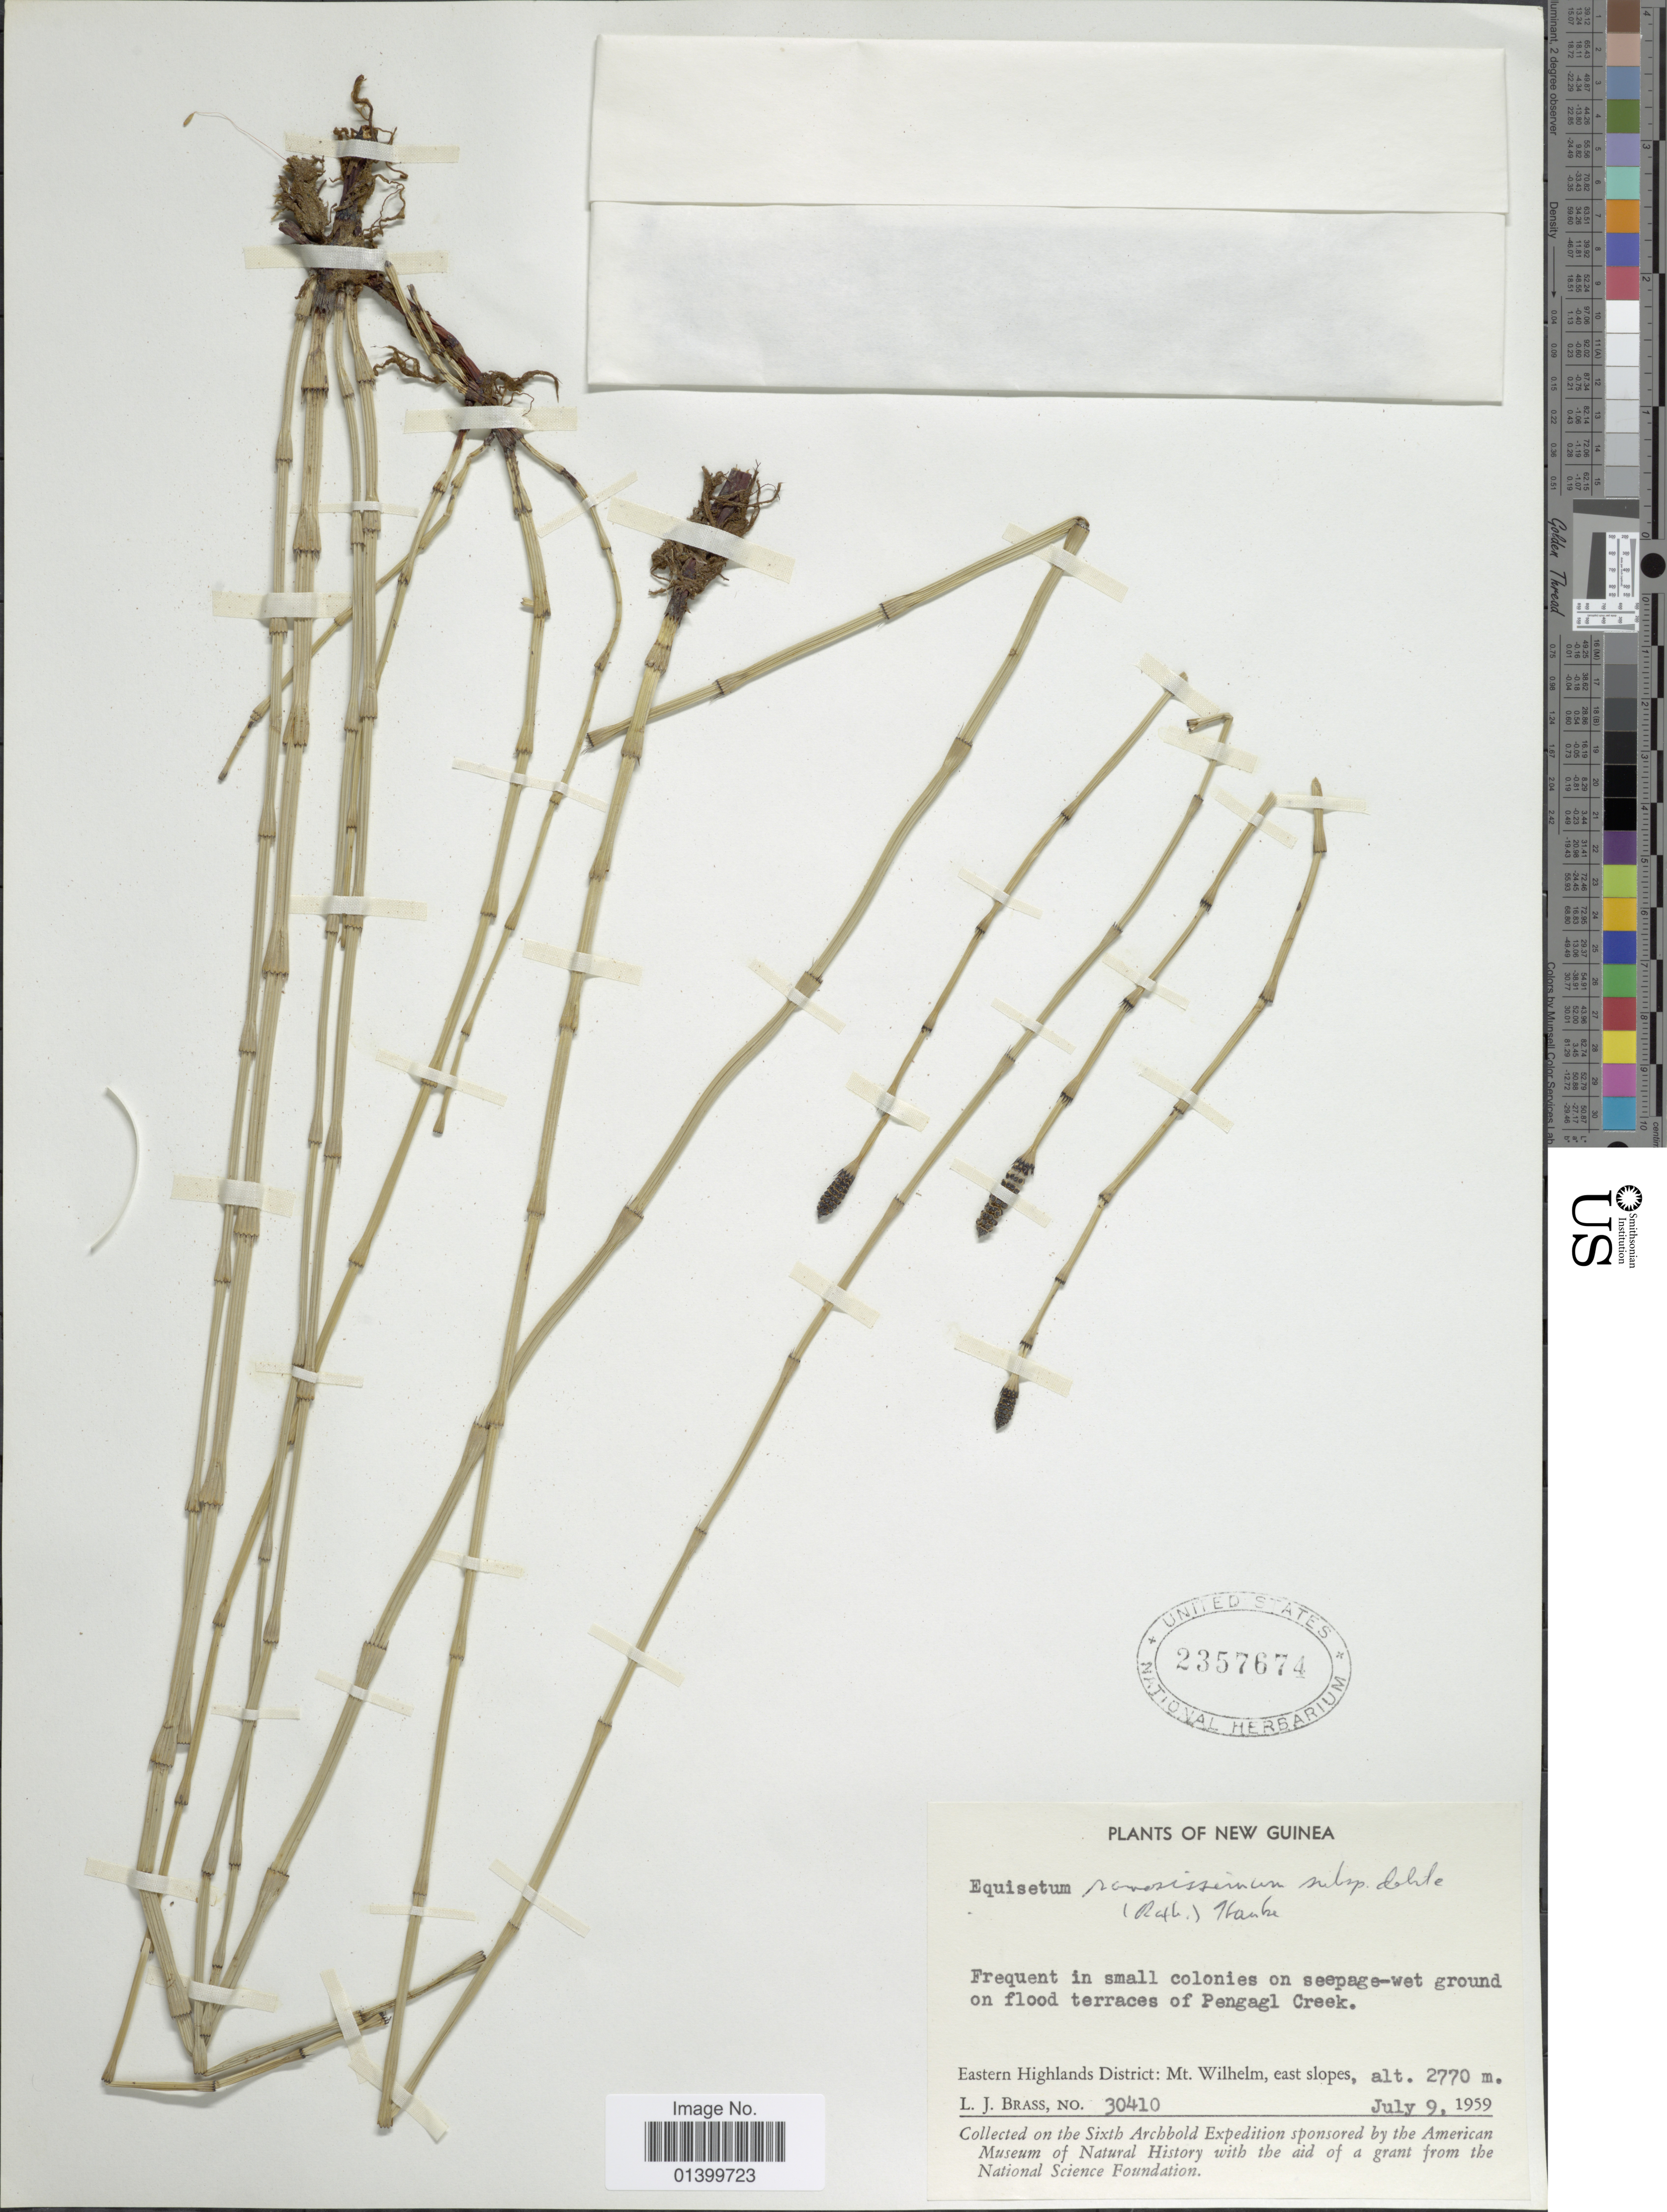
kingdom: Plantae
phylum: Tracheophyta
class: Polypodiopsida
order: Equisetales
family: Equisetaceae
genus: Equisetum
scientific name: Equisetum ramosissimum subsp. debile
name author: (Roxb. ex Vaucher) Hauke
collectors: L. J. Brass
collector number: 30410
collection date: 1959-07-09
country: Papua New Guinea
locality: Plants of New Guinea. Frequent in small colonies on seepage-wet ground on flood terraces of Pengagl Creek. Eastern Highlands District: Mt. Wilhelm, east slopes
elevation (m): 2770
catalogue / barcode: US 2357674